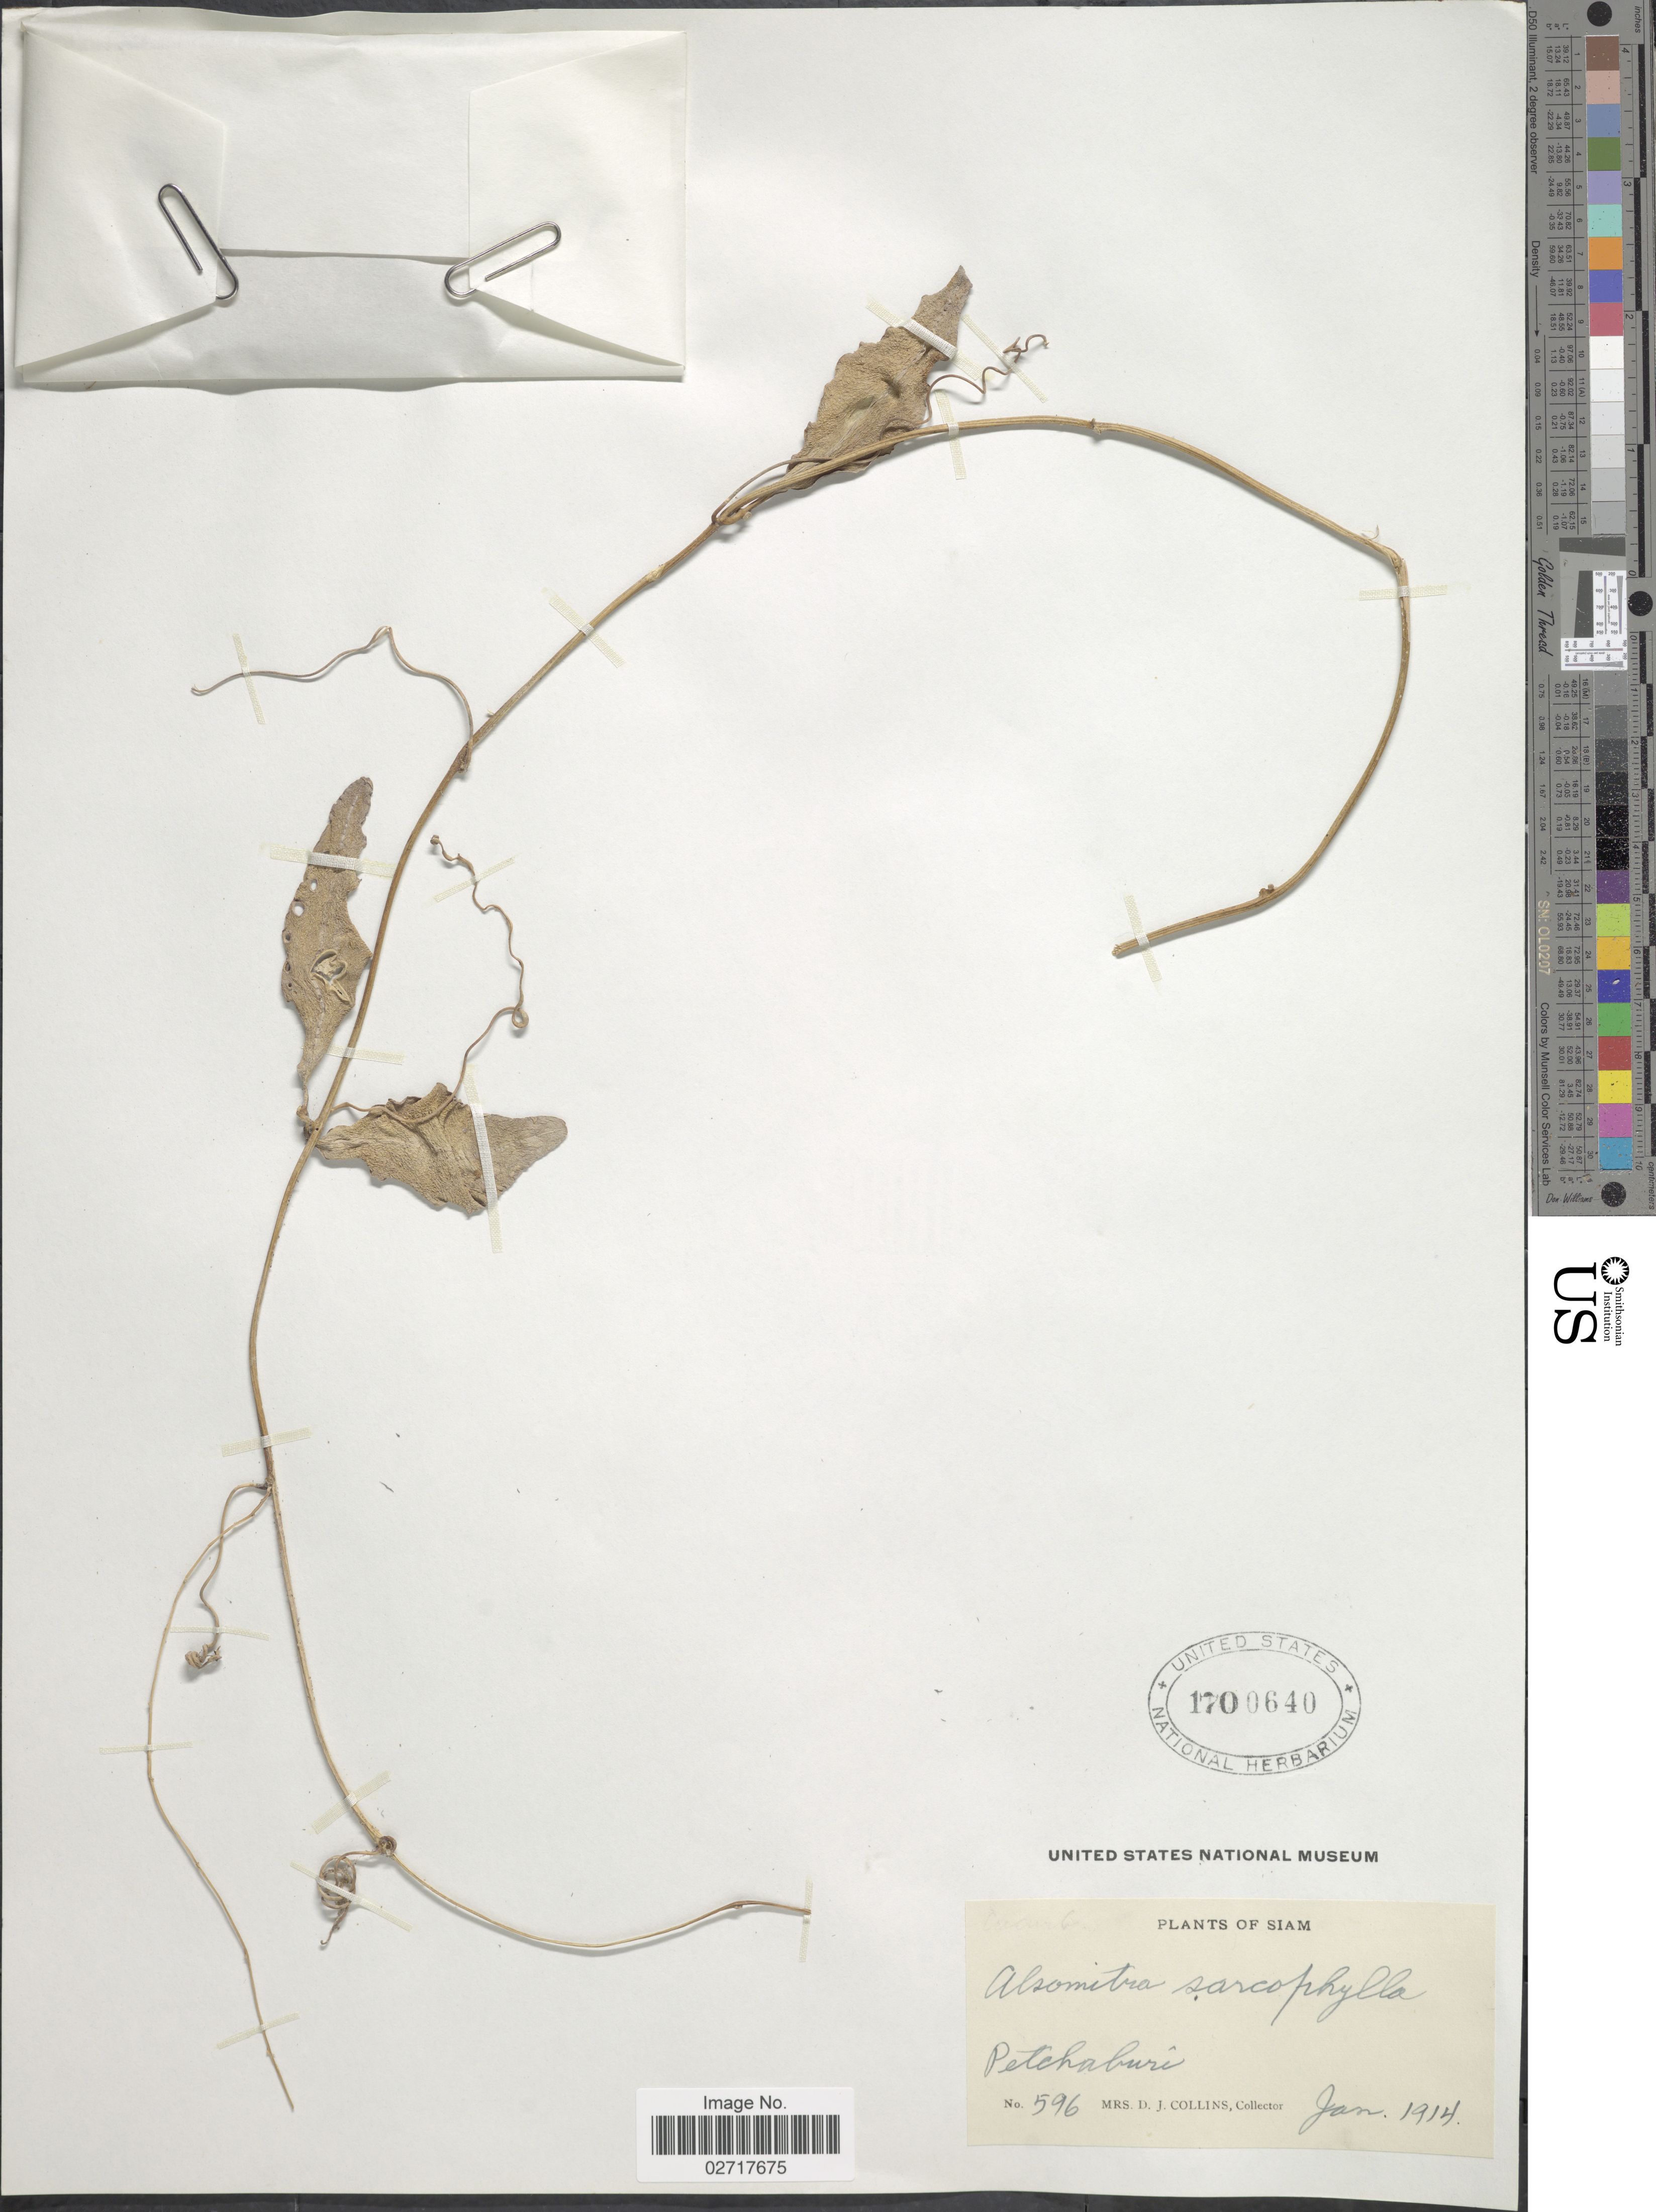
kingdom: Plantae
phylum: Tracheophyta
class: Magnoliopsida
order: Cucurbitales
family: Cucurbitaceae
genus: Neoalsomitra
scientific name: Neoalsomitra sarcophylla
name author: (Wall.) Hutch.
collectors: Mrs. D. J. Collins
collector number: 596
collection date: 1914-01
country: Thailand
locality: Siam. Petchaburi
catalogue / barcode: US 1700640